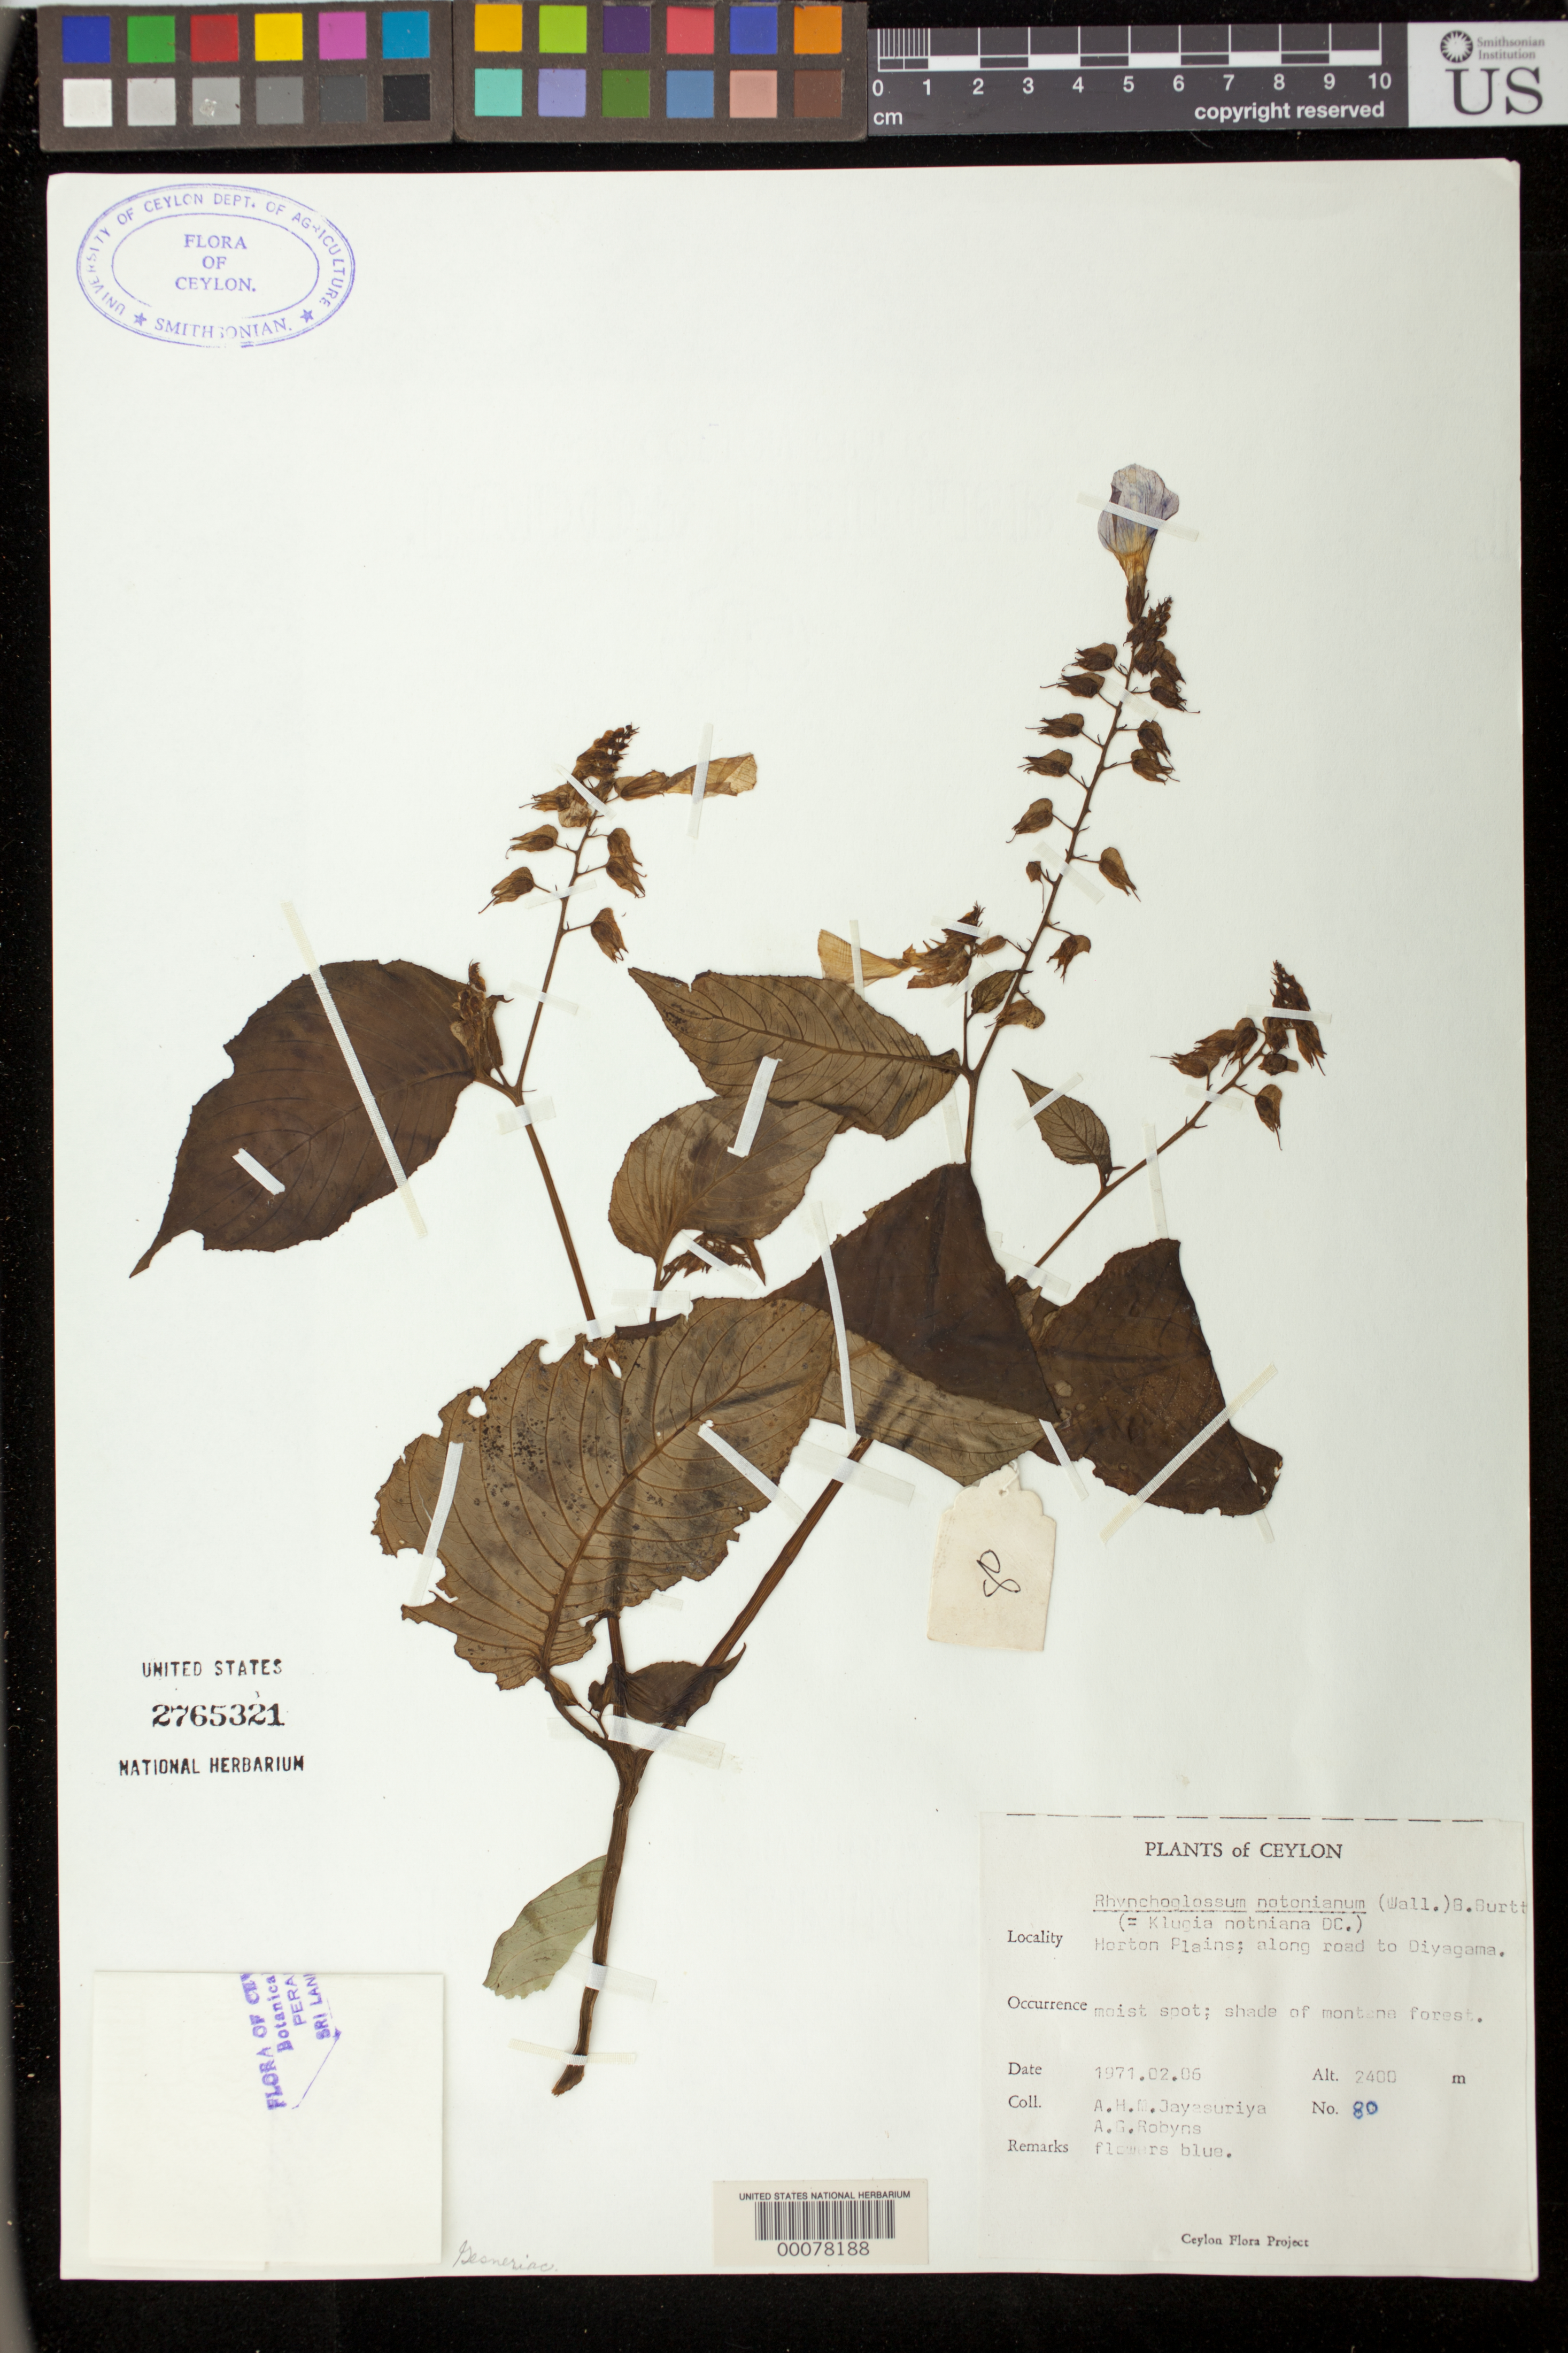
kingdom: Plantae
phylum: Tracheophyta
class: Magnoliopsida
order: Lamiales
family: Gesneriaceae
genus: Rhynchoglossum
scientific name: Rhynchoglossum notonianum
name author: (Wall.) B.L. Burtt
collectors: A. H. Jayasuriya & A. G. Robyns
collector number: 80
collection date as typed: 02 Jun 1971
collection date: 1971-06-02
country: Sri Lanka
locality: Horton plains, along road to diyagama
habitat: Moist spot, shady side of montane forest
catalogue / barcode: US 2765321